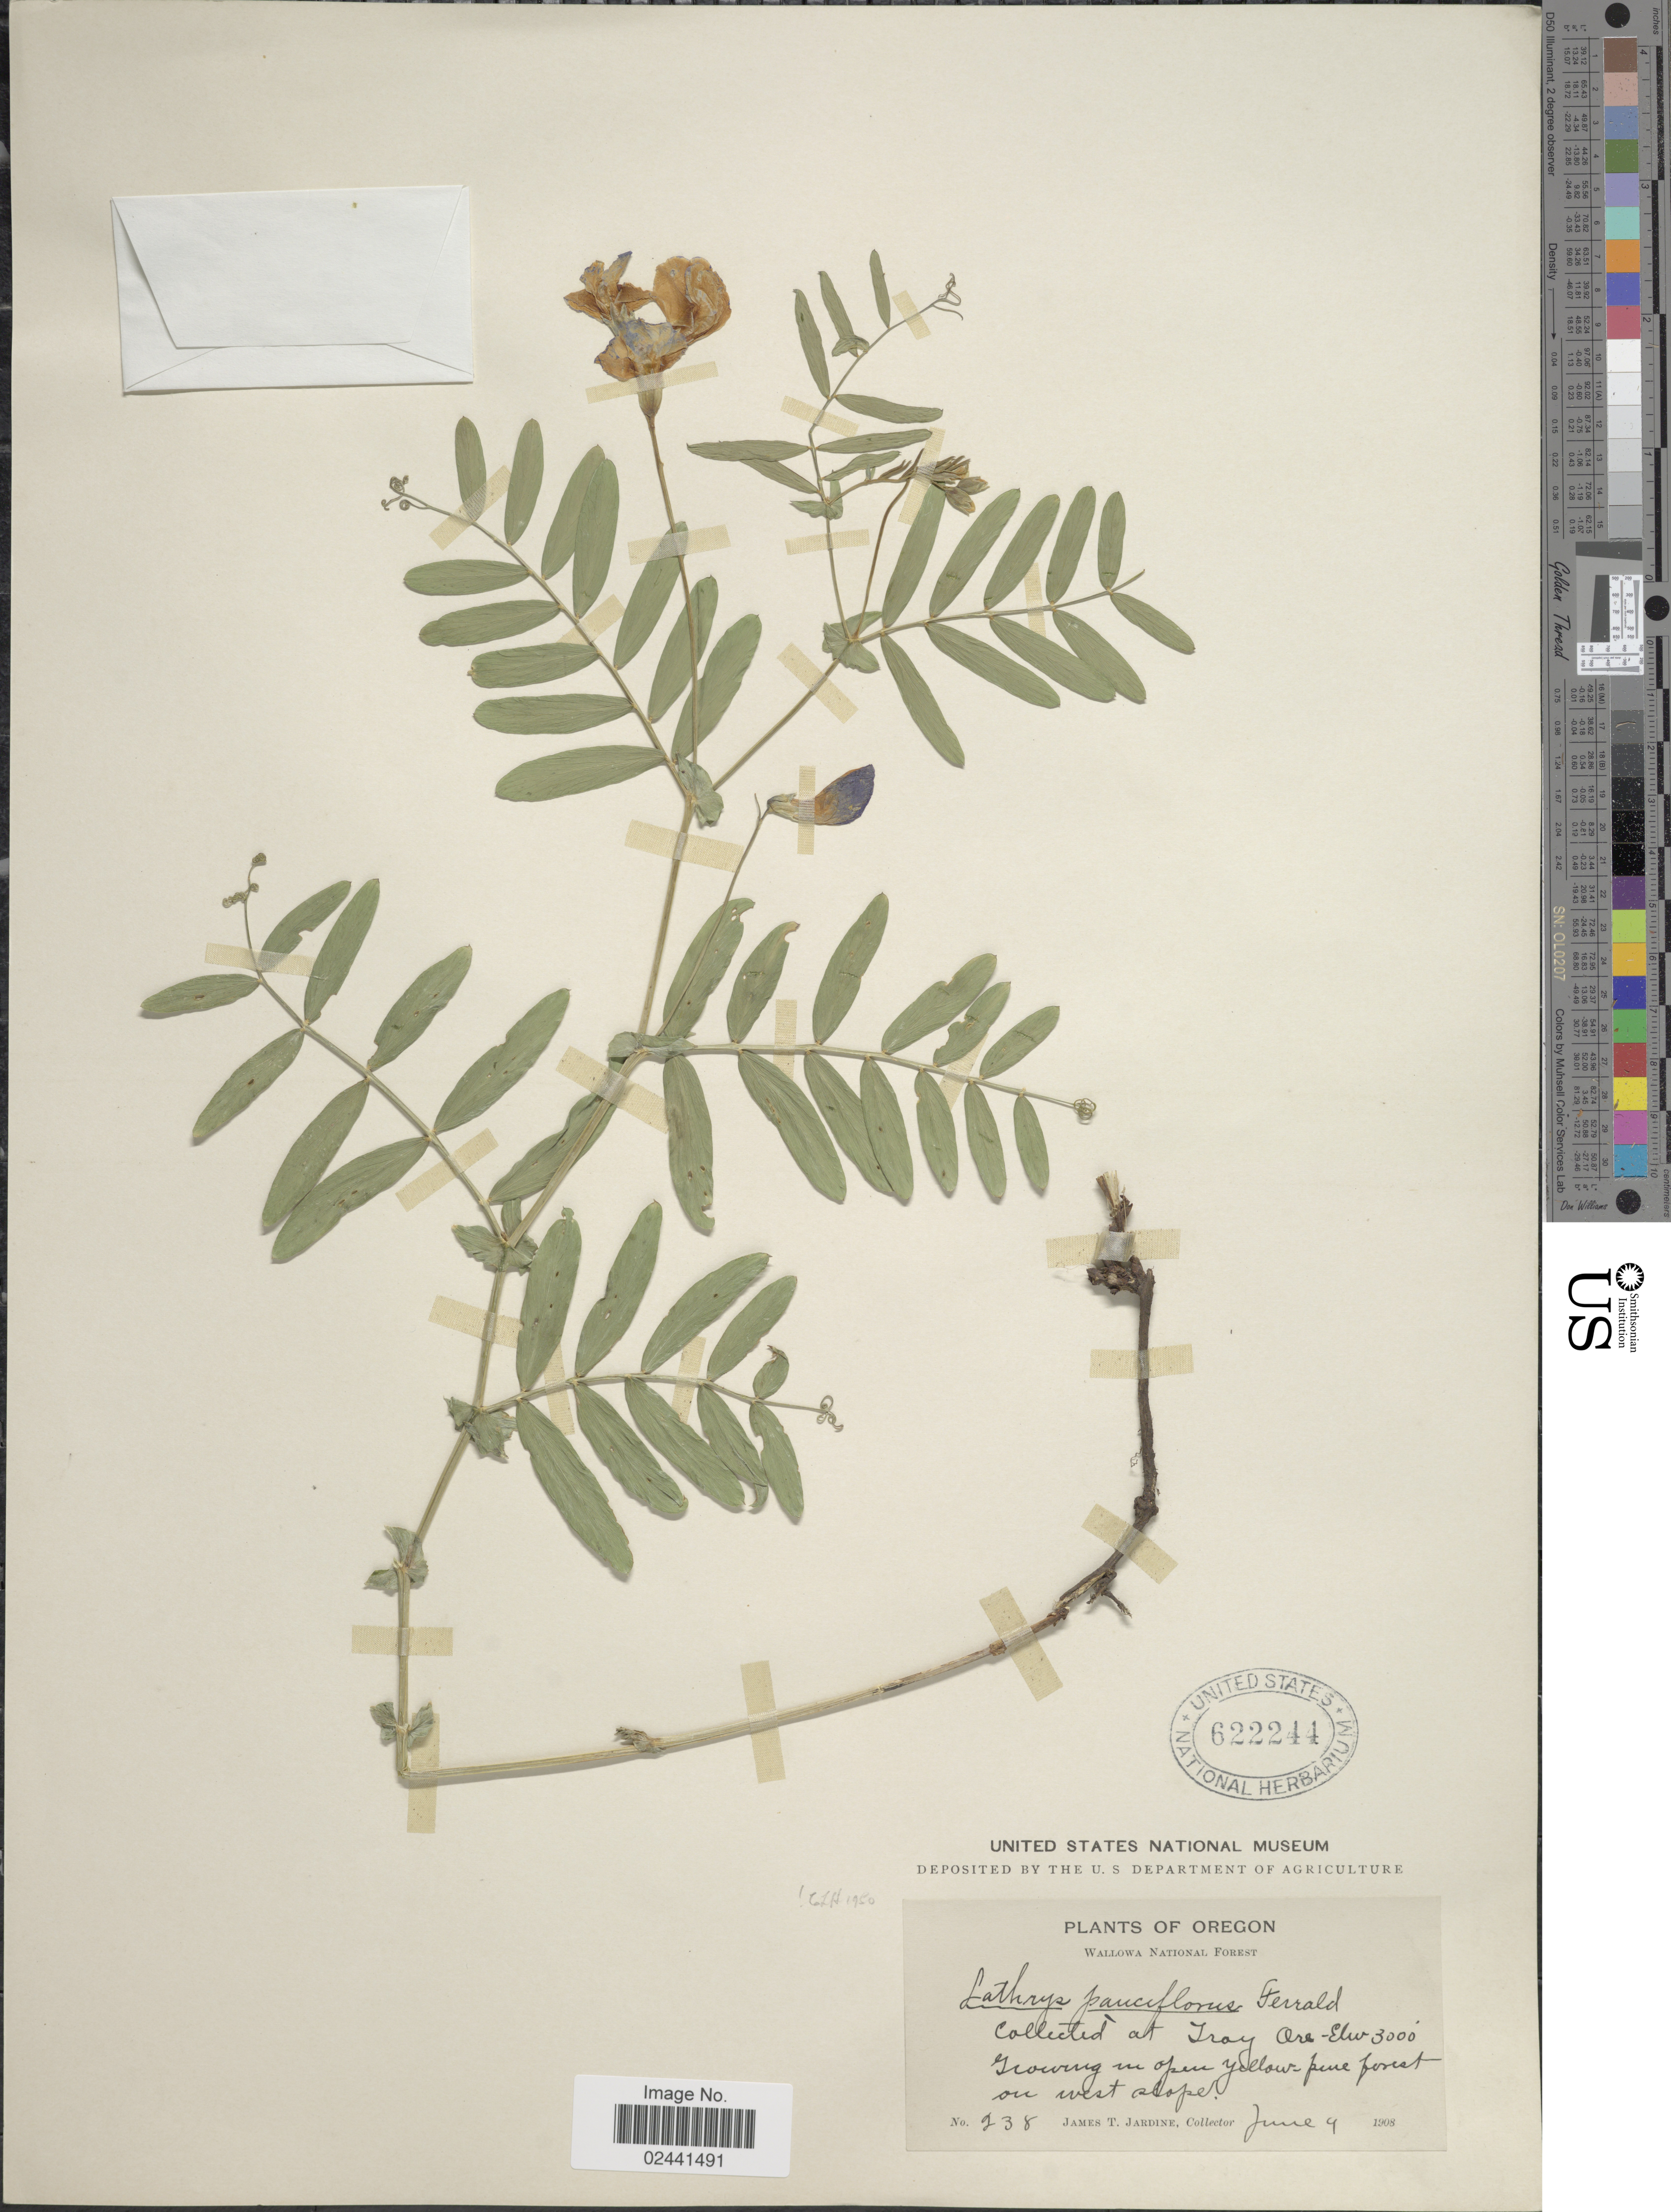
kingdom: Plantae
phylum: Tracheophyta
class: Magnoliopsida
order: Fabales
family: Fabaceae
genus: Lathyrus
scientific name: Lathyrus pauciflorus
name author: Fernald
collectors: J. T. Jardine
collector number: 238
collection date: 1908-06-09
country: United States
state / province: Oregon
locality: Wallowa National Forest, at Tray, Growing in open yellow-pine forest on west slope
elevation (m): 914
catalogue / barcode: US 622244